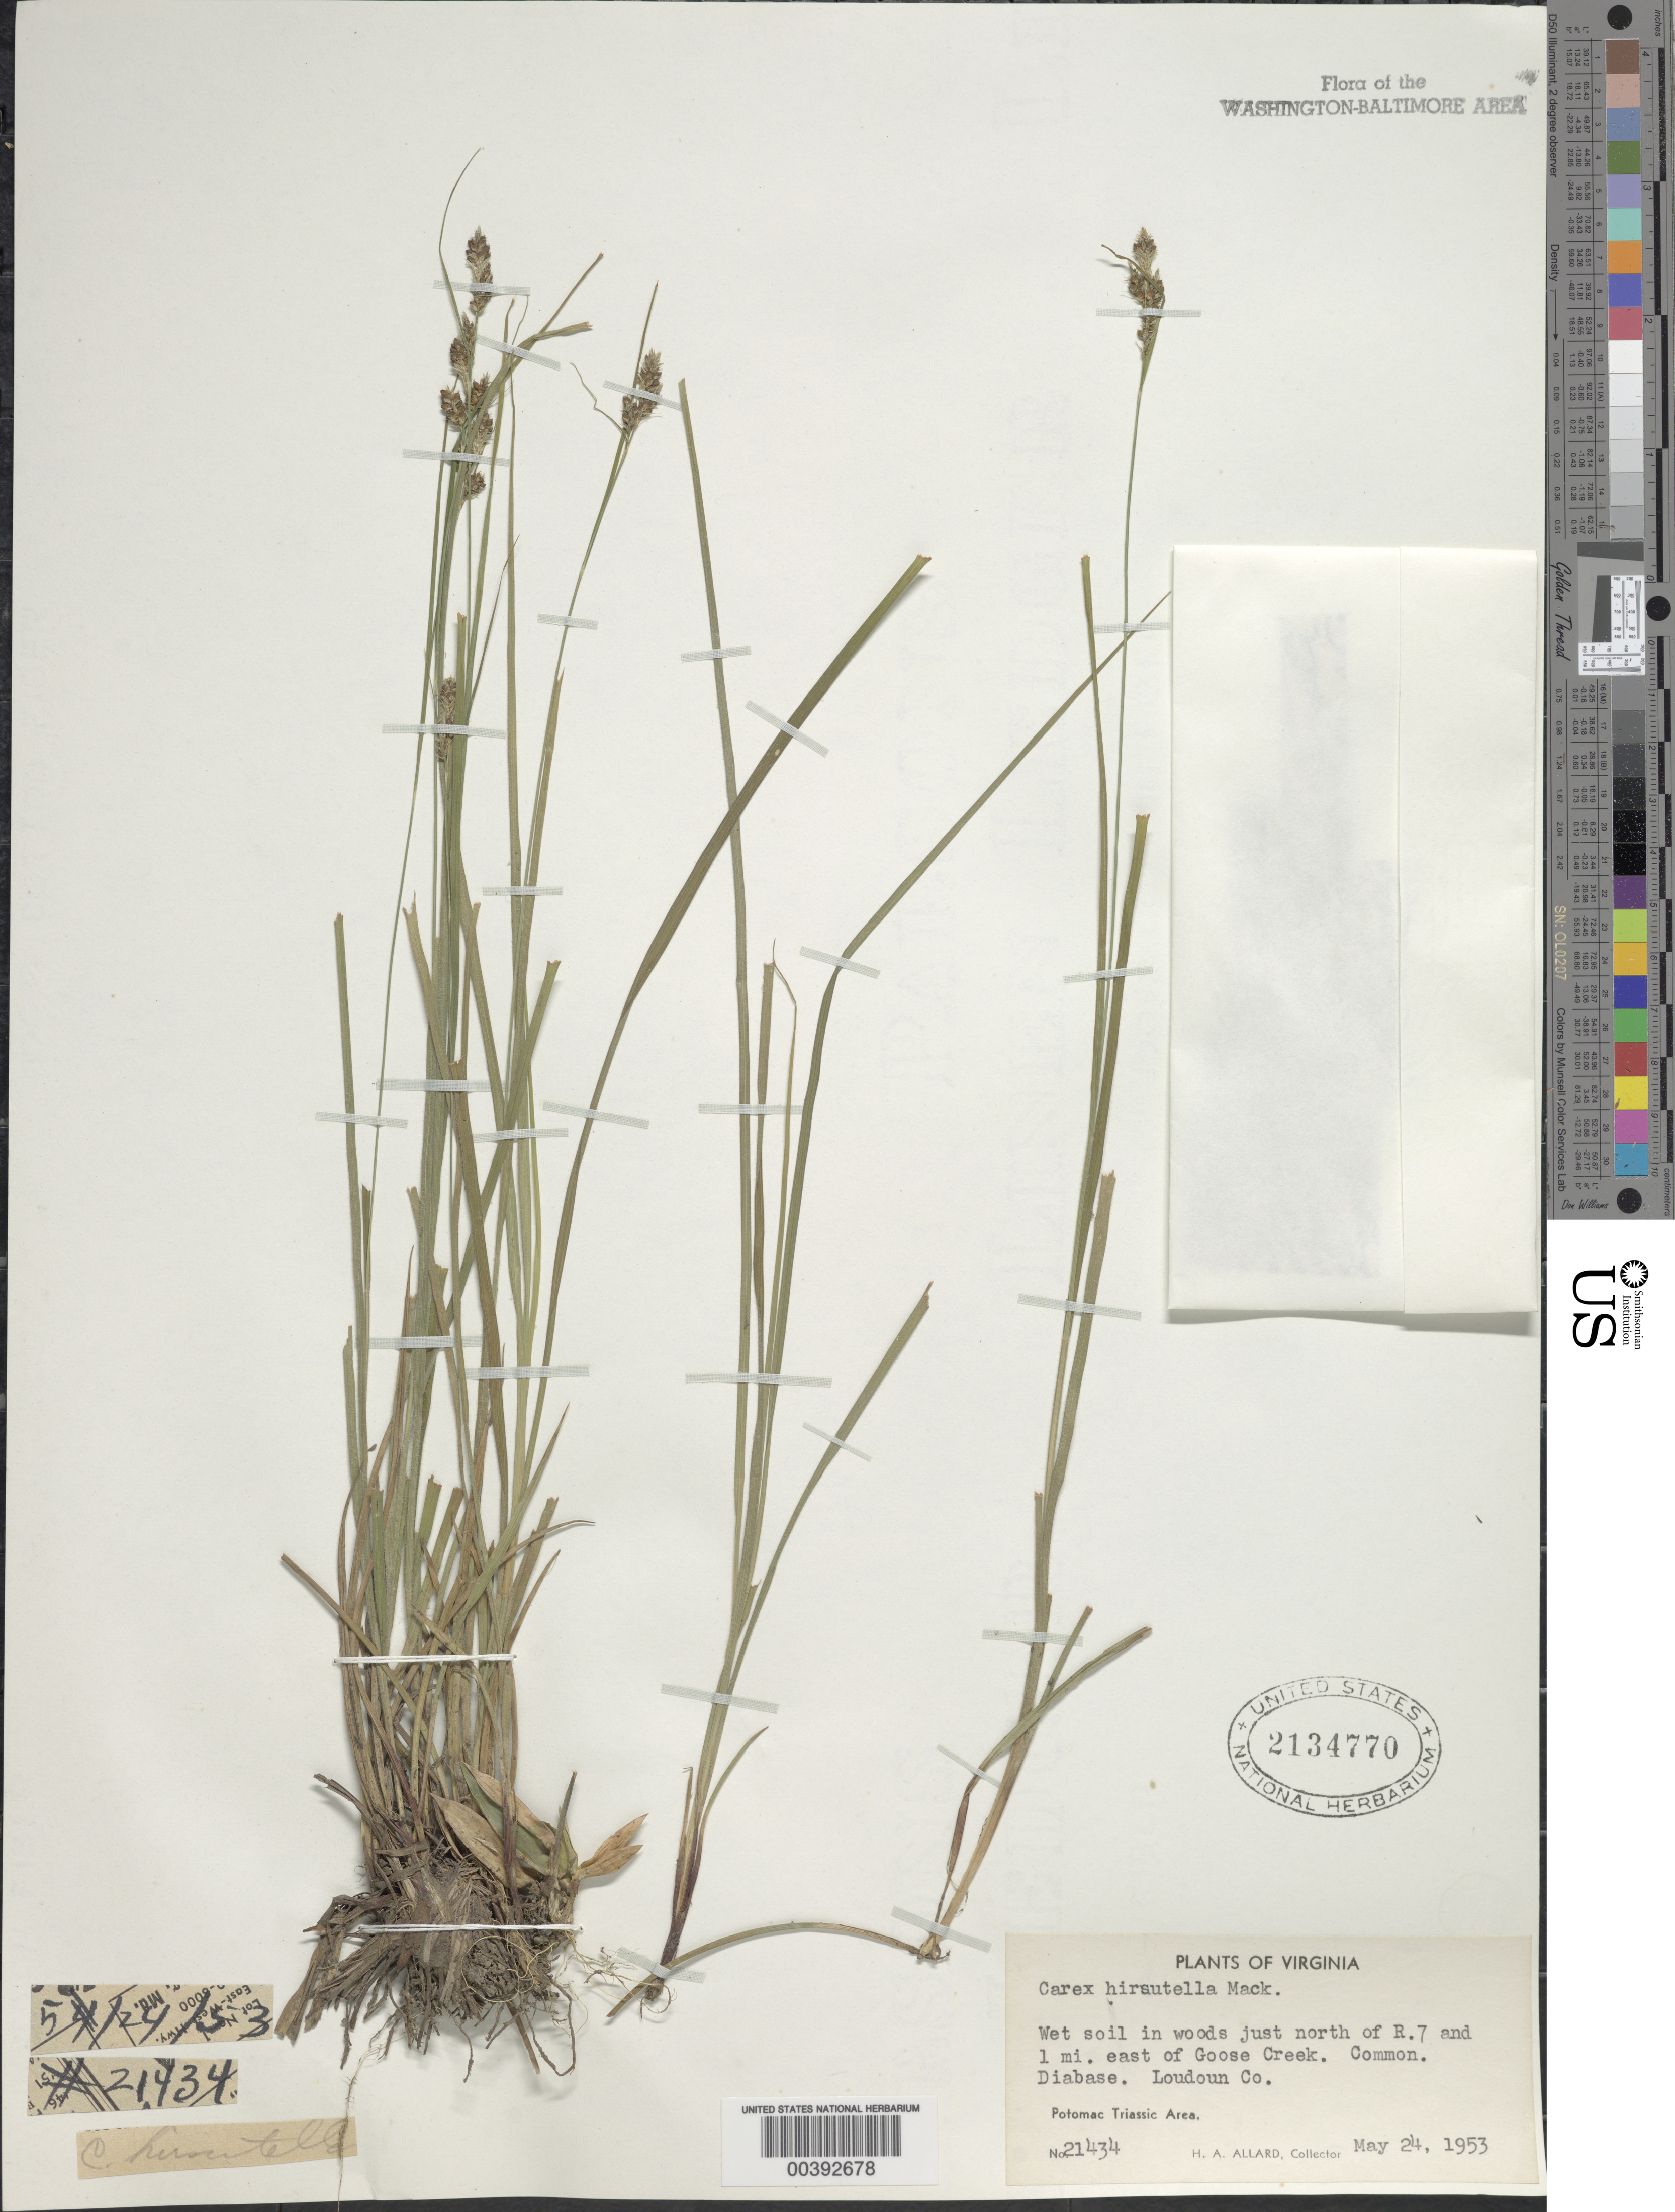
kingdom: Plantae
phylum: Tracheophyta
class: Liliopsida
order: Poales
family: Cyperaceae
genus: Carex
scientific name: Carex hirsutella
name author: Mack.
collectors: H. A. Allard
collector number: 21435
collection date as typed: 24 May 1953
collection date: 1953-05-24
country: United States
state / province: Virginia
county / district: Loudoun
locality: North of Route 7 and east of Goose Creek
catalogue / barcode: US 2134770